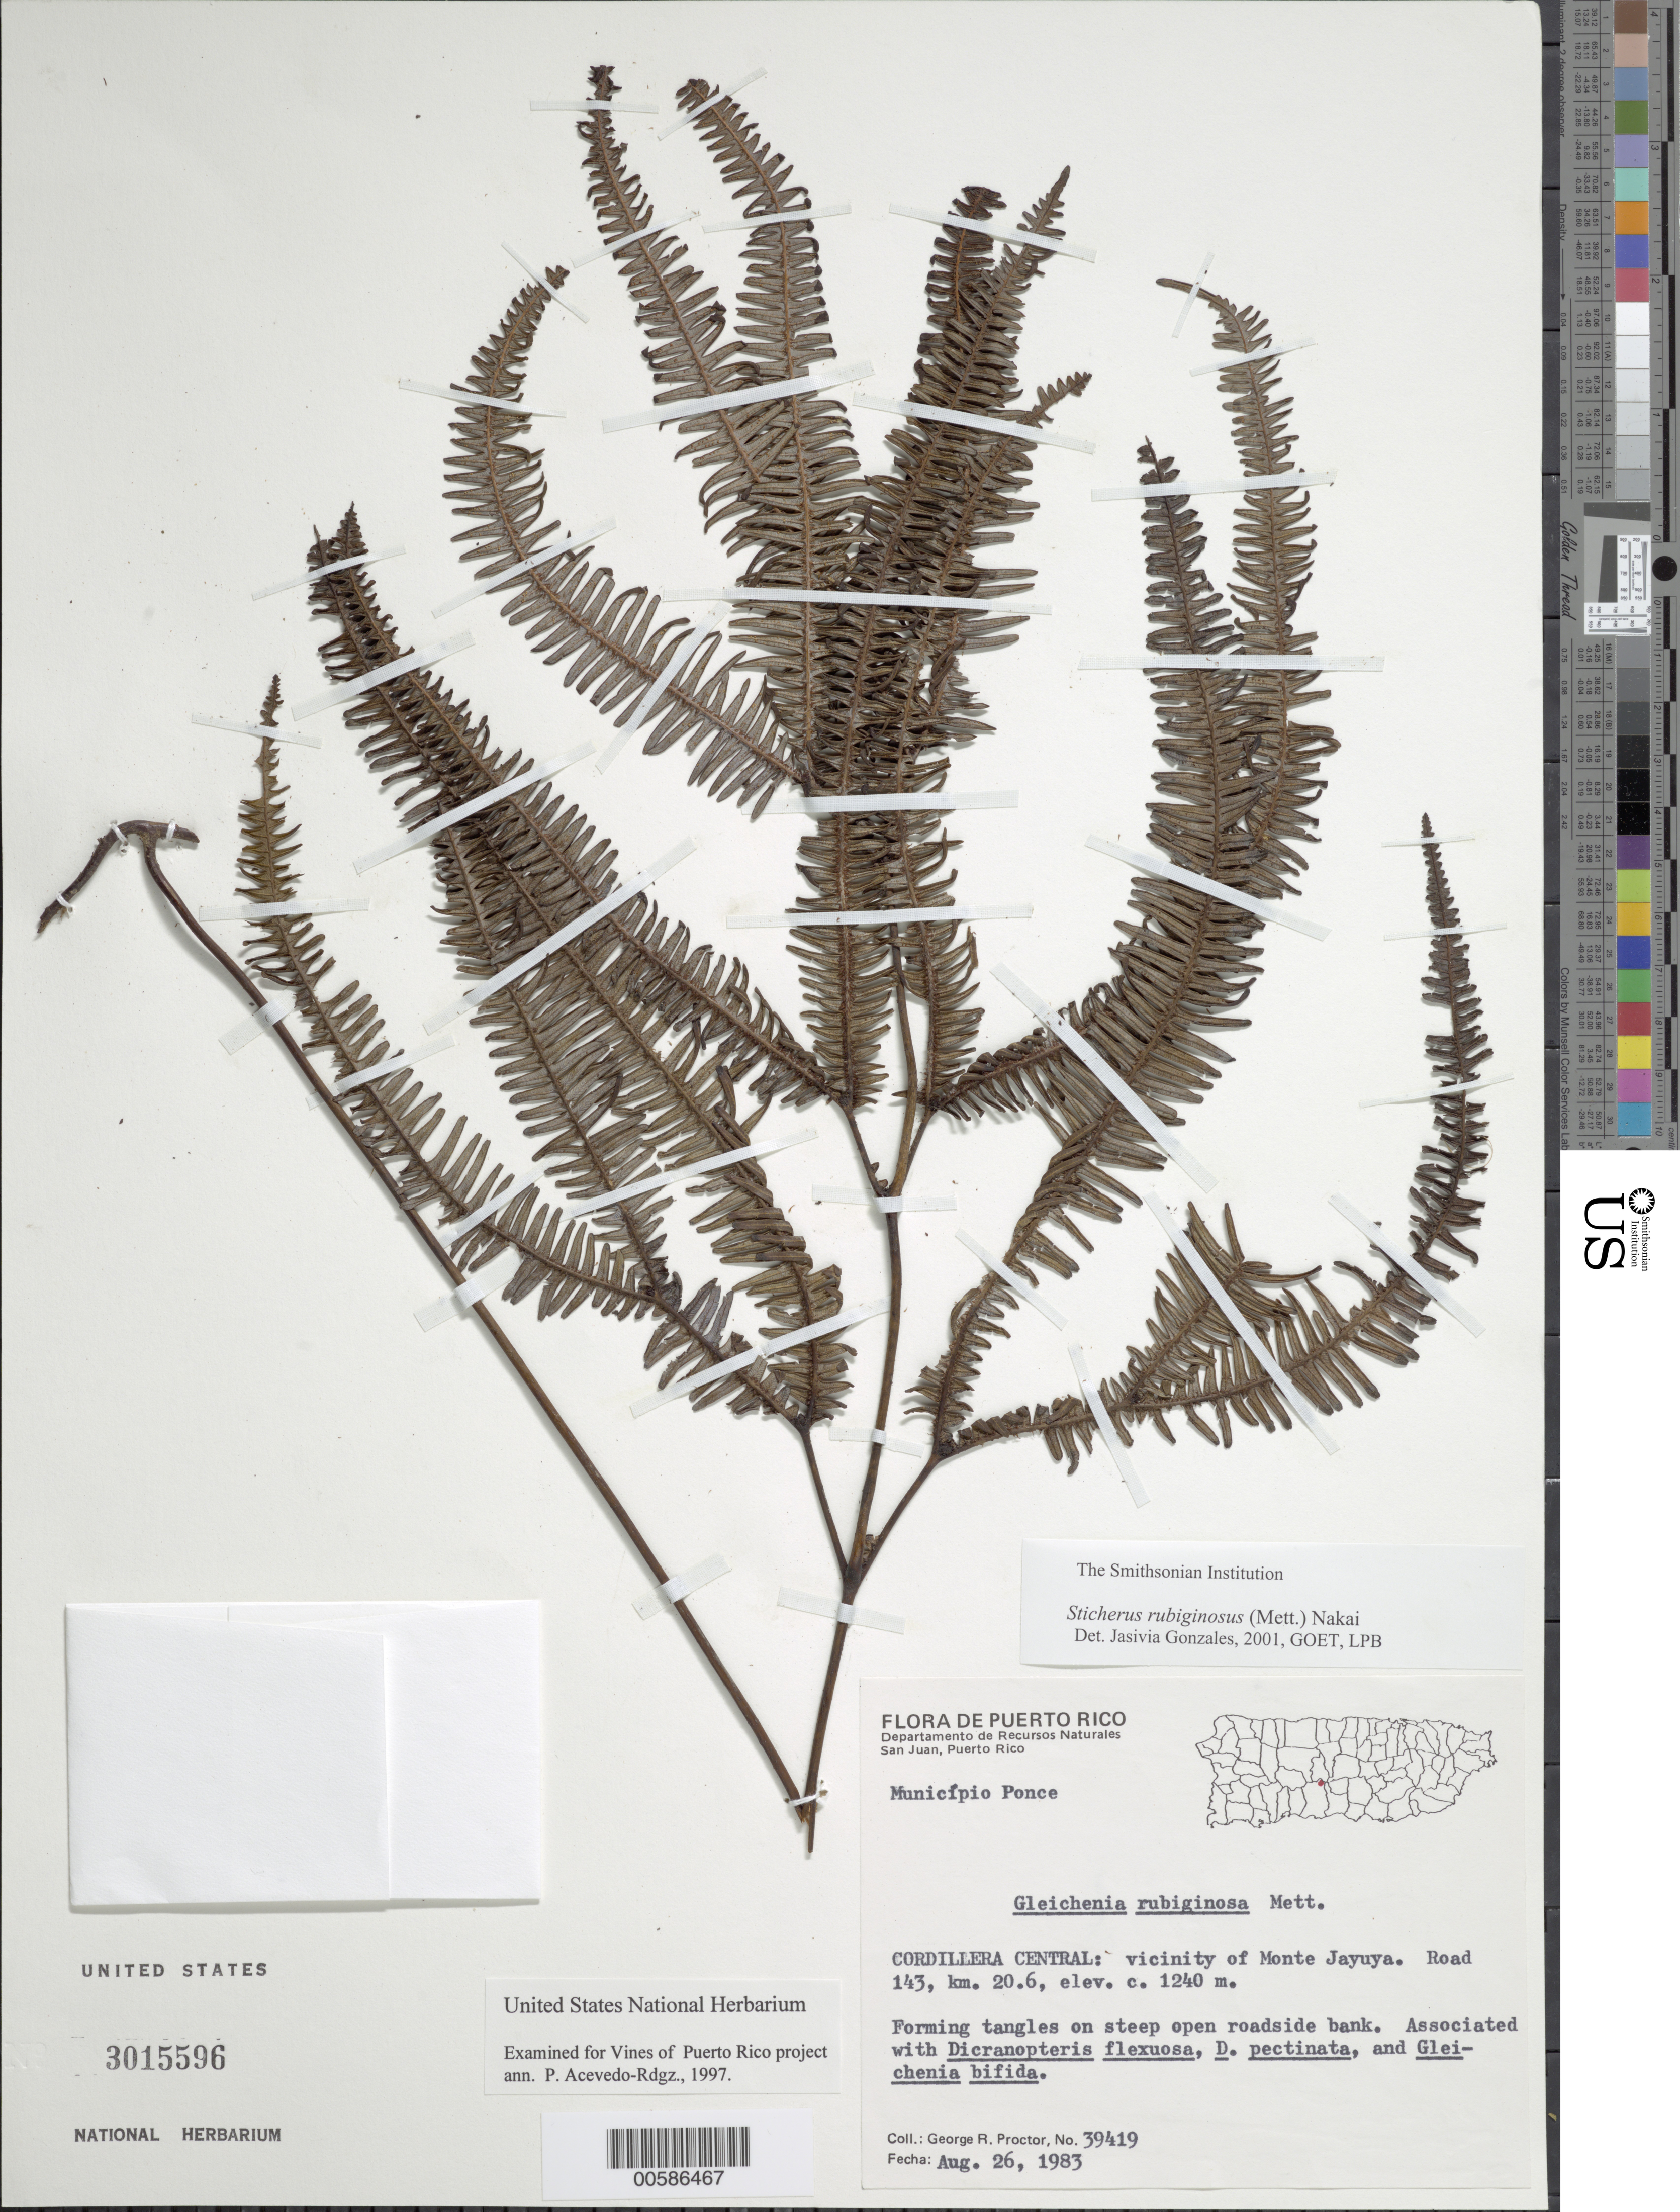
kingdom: Plantae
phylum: Tracheophyta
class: Polypodiopsida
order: Gleicheniales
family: Gleicheniaceae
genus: Sticherus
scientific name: Sticherus rubiginosus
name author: (Mett.) Nakai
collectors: G. R. Proctor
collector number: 39419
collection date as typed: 26 Aug 1983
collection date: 1983-08-26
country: Puerto Rico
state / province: Jayuya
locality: Jayuya; Cordillera Central, vicinity of Monte Jayuya, Road 143, km 20.6. On steep, open roadside bank.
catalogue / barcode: US 3015596